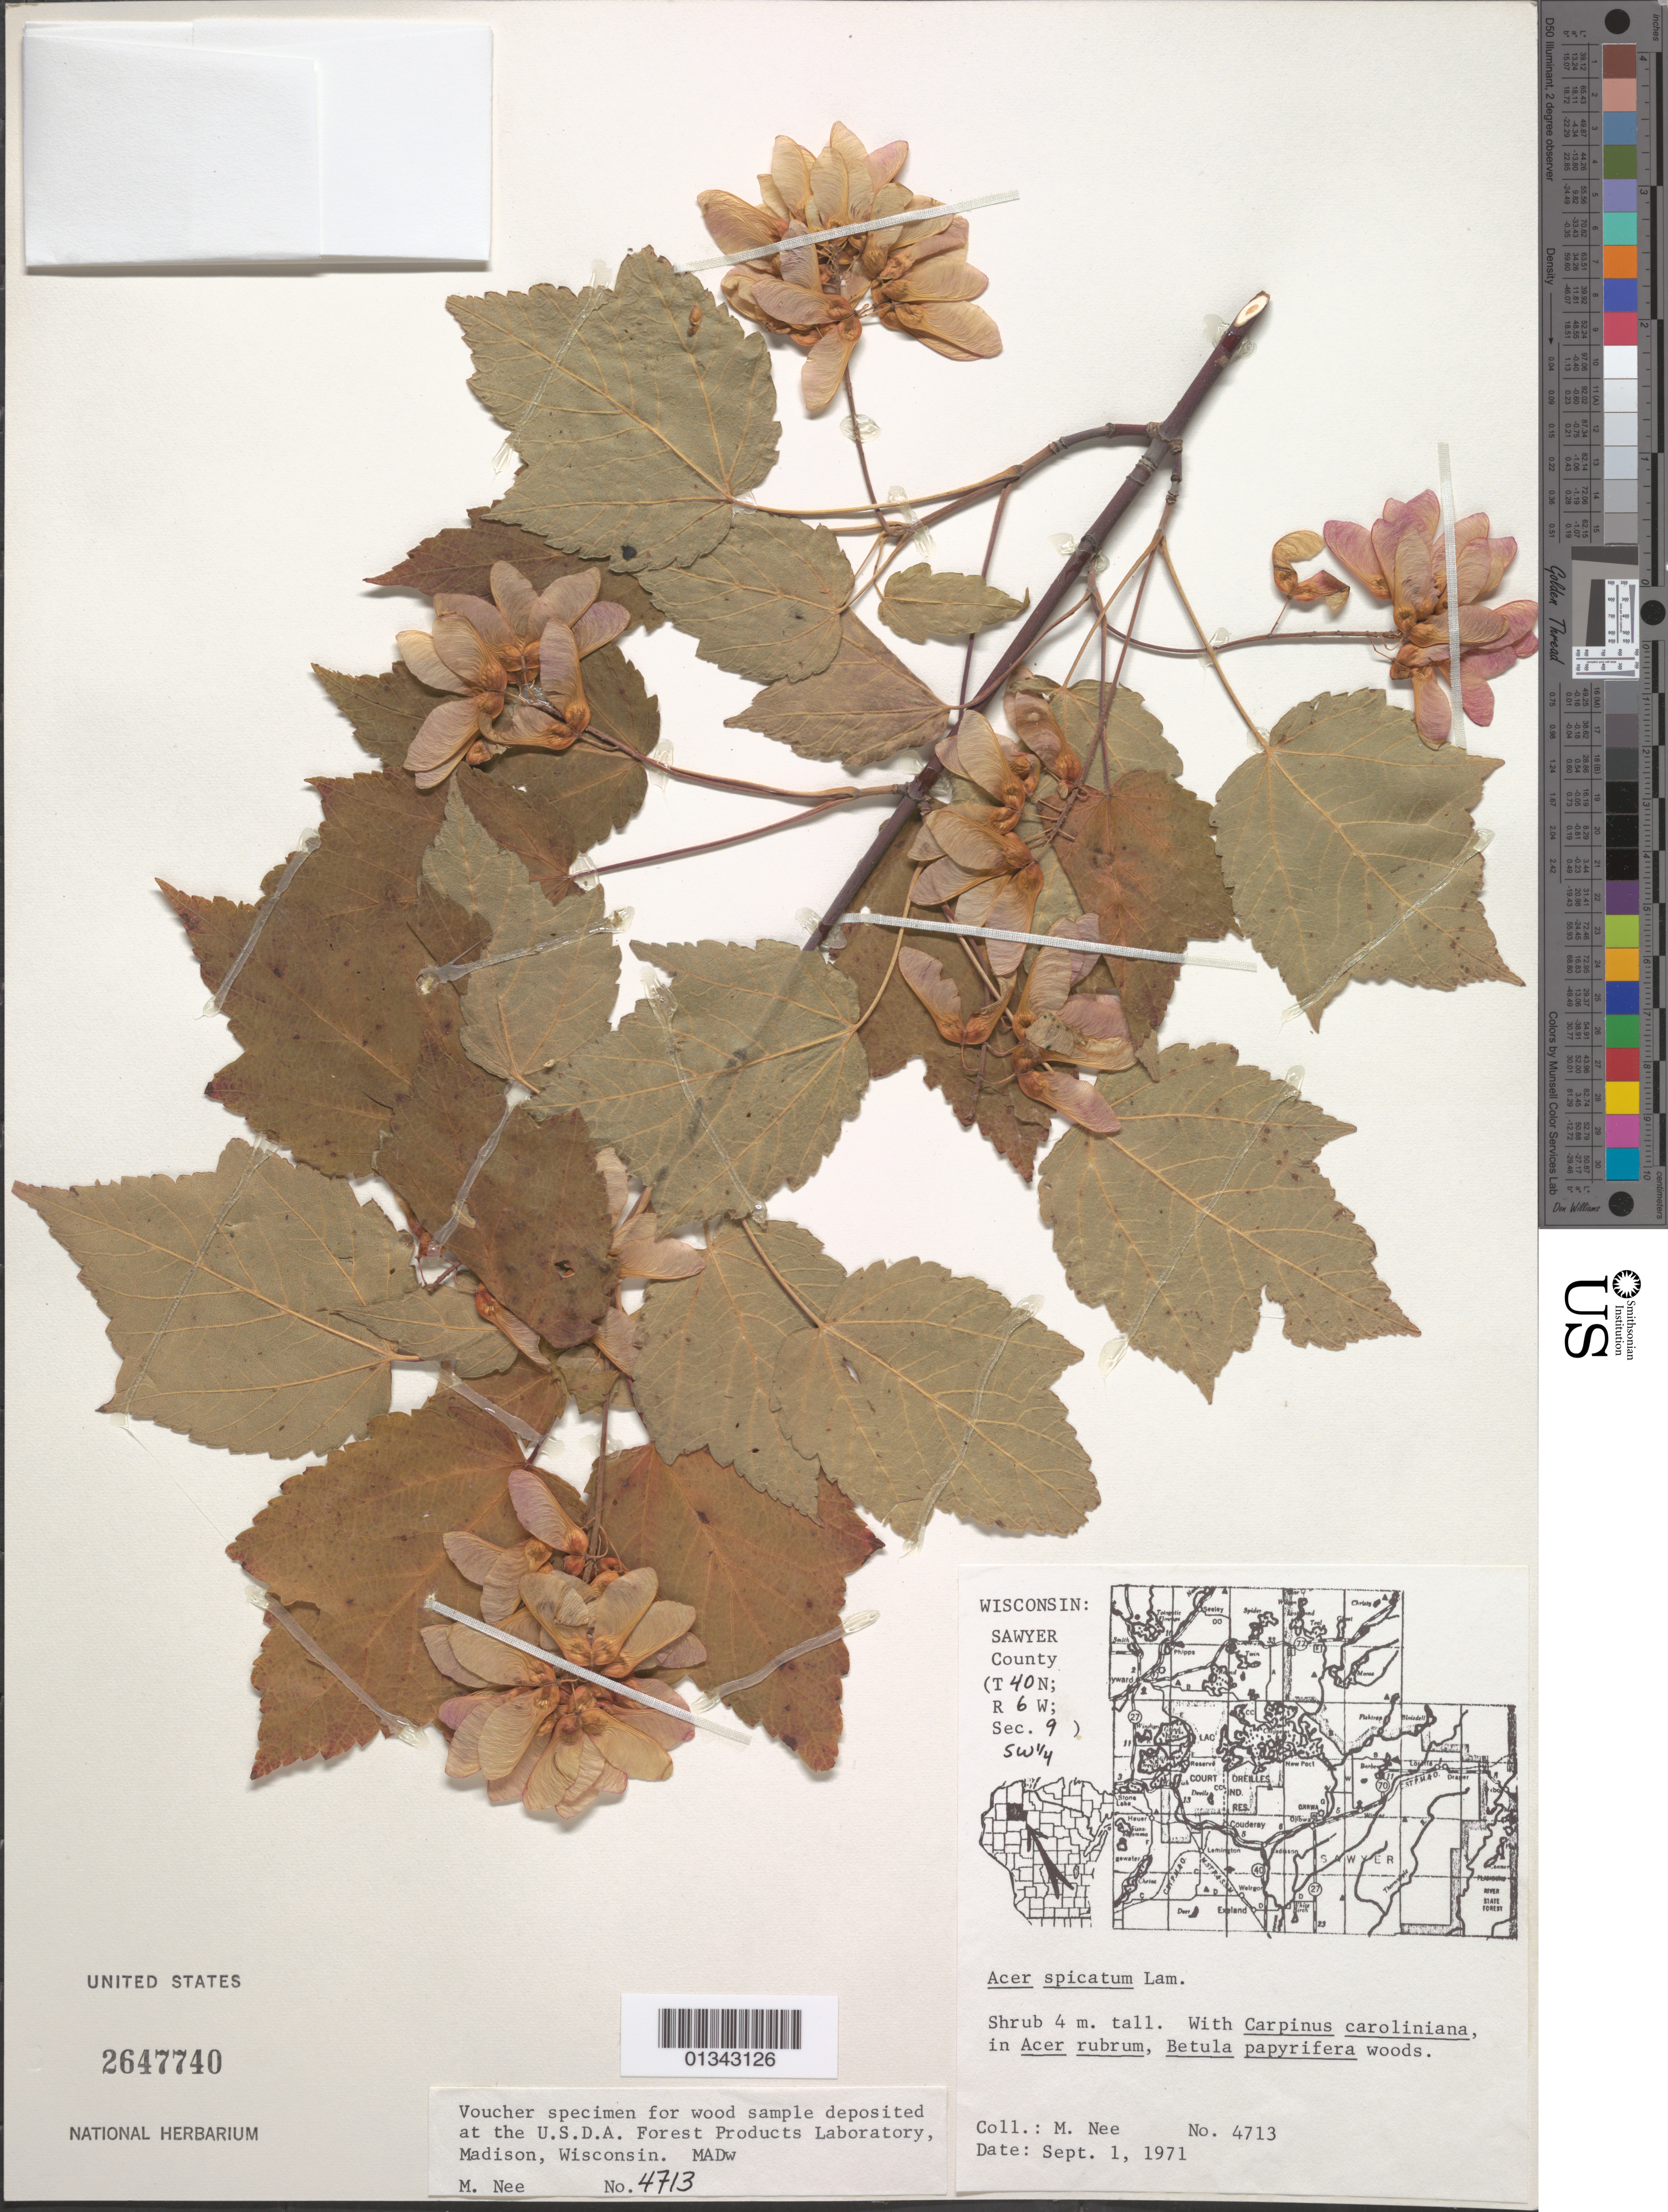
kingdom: Plantae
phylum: Tracheophyta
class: Magnoliopsida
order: Sapindales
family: Sapindaceae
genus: Acer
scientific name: Acer spicatum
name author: Lam.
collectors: M. Nee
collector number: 4713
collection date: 1971-09-01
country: United States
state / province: Wisconsin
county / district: Sawyer County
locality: Sawyer County, (T 40 N; R 6 W; Sec. 9) SW 1/4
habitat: With Carpinus caroliniana, in Acer ruburm, Betula papyrifera woods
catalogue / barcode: US 2647740